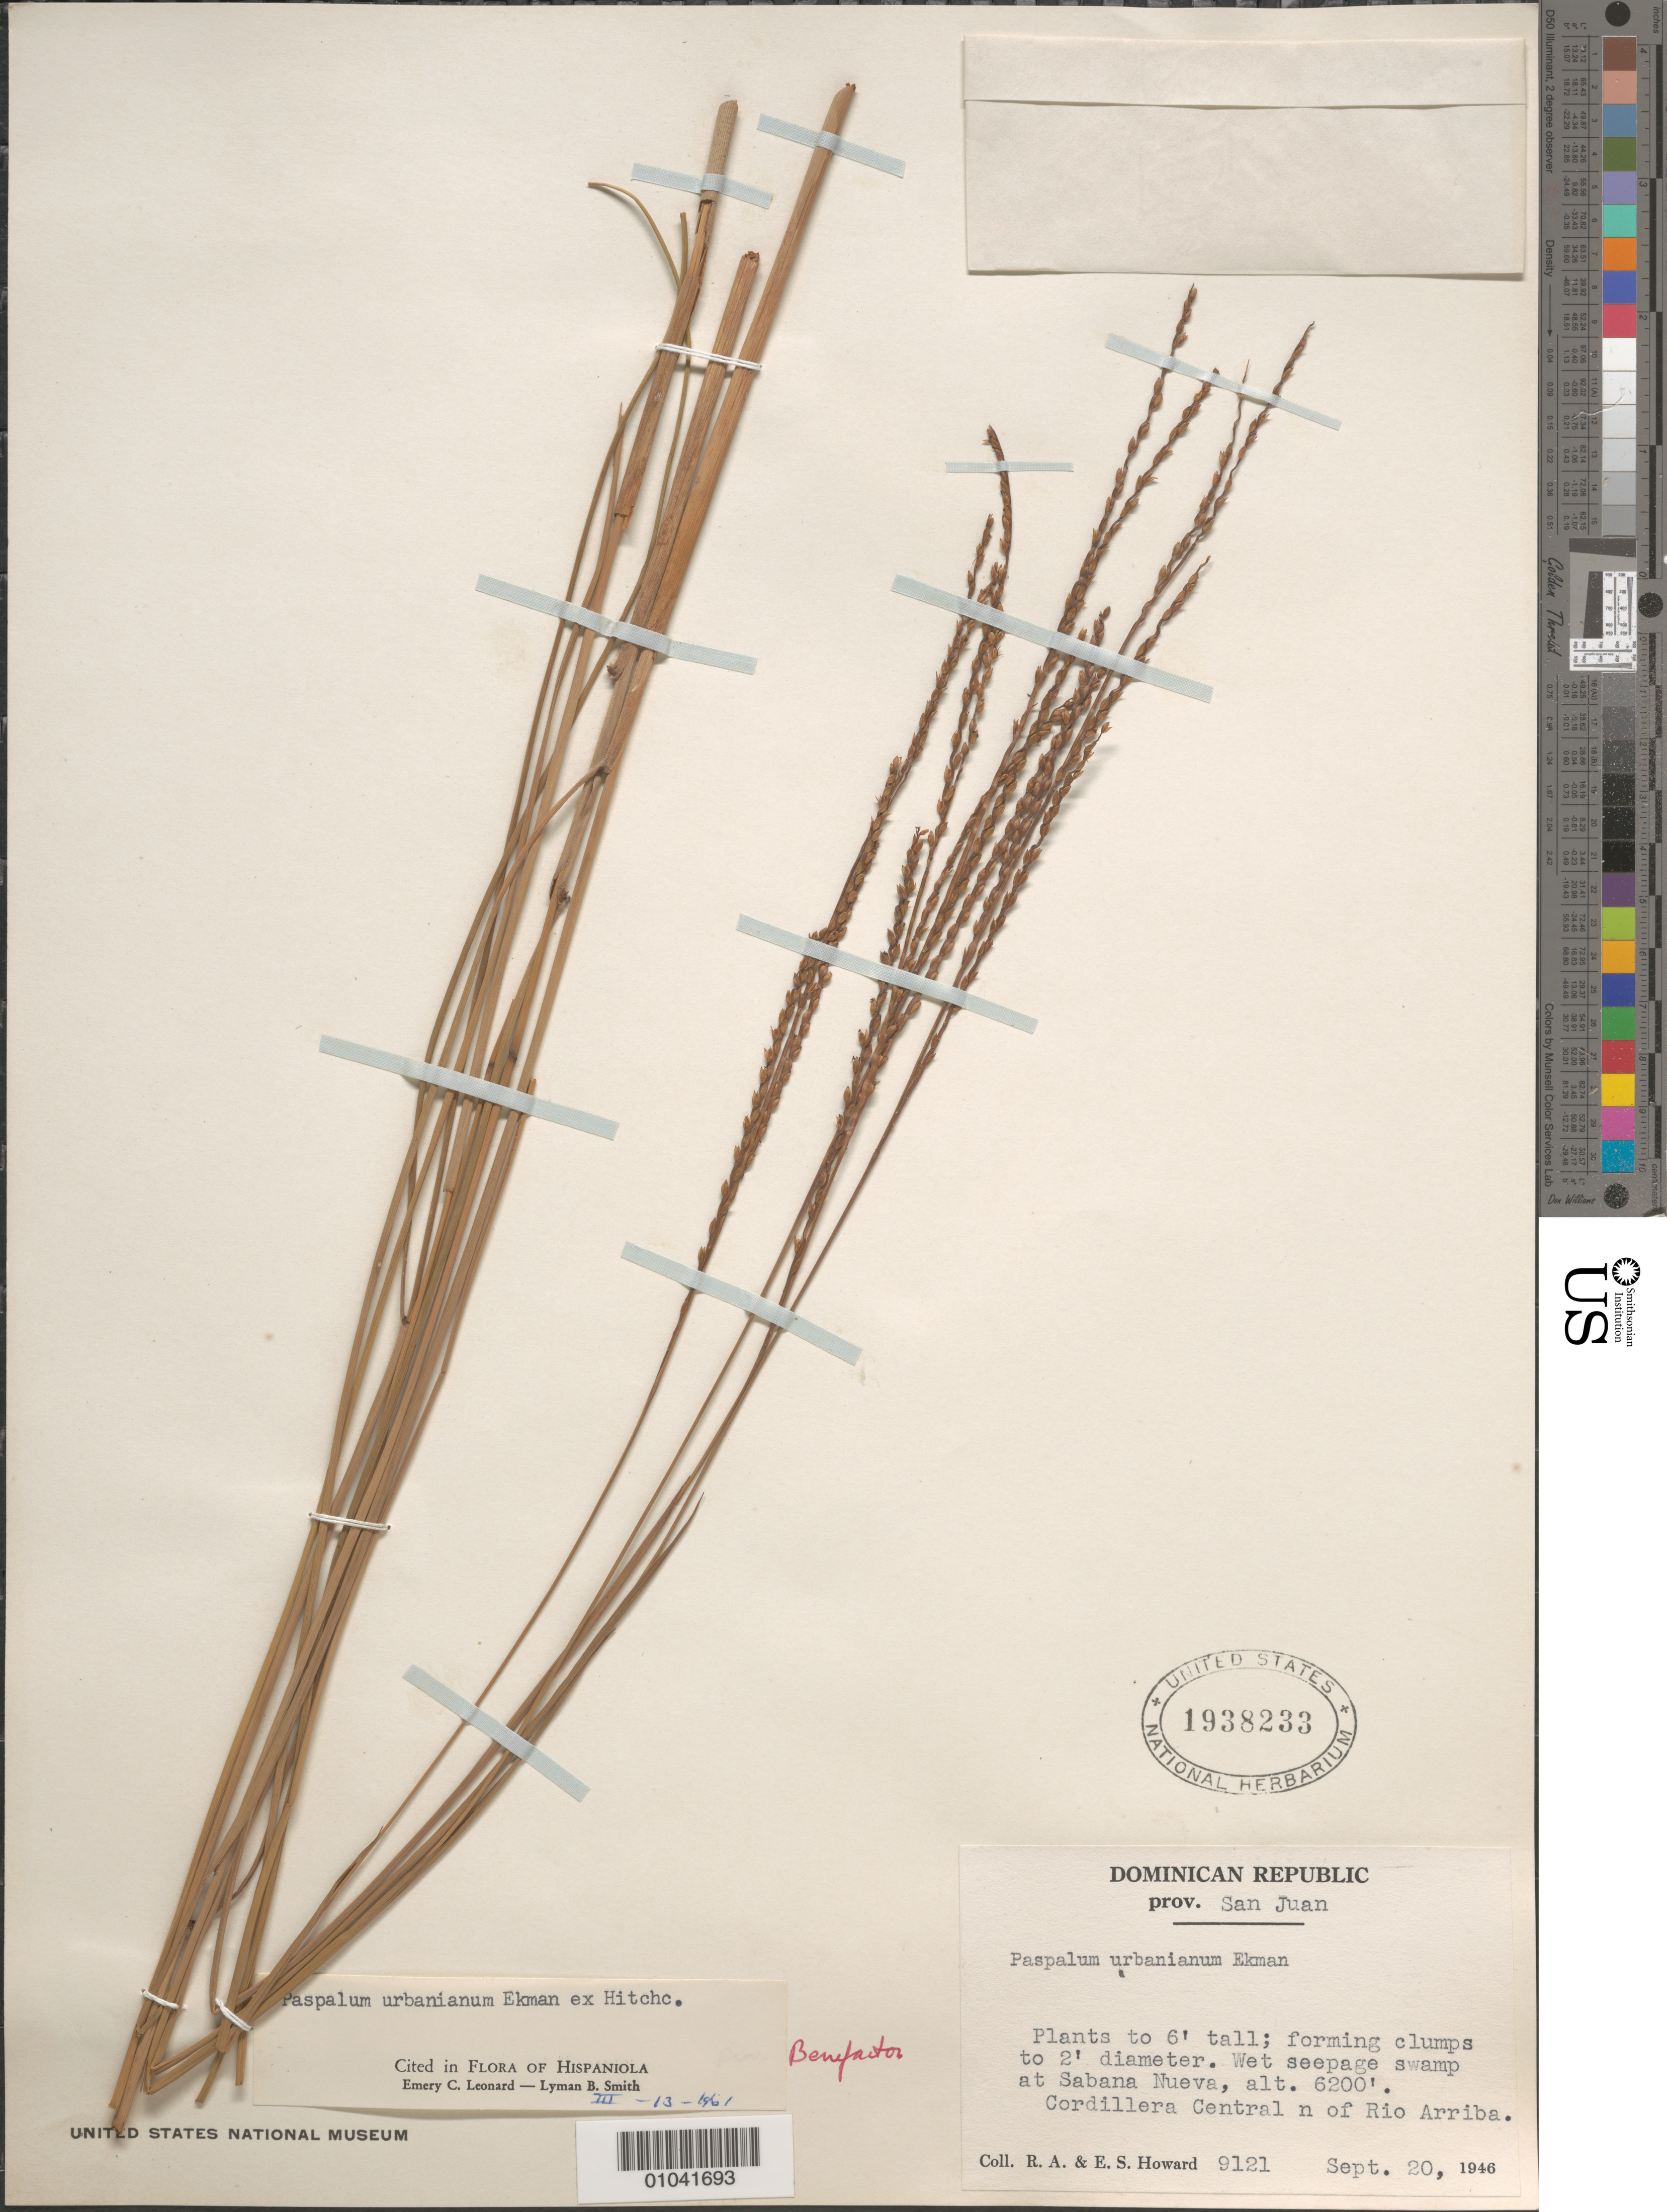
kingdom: Plantae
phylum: Tracheophyta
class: Liliopsida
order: Poales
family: Poaceae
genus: Paspalum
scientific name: Paspalum urbanianum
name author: Ekman ex Hitchc.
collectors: R. A. Howard & E. S. Howard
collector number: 9121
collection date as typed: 20 Sep 1946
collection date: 1946-09-20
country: Dominican Republic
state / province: San Juan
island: Hispaniola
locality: Sabana Nueva, Cordillera Central N of Rio Arriba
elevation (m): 1890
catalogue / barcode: US 1938233